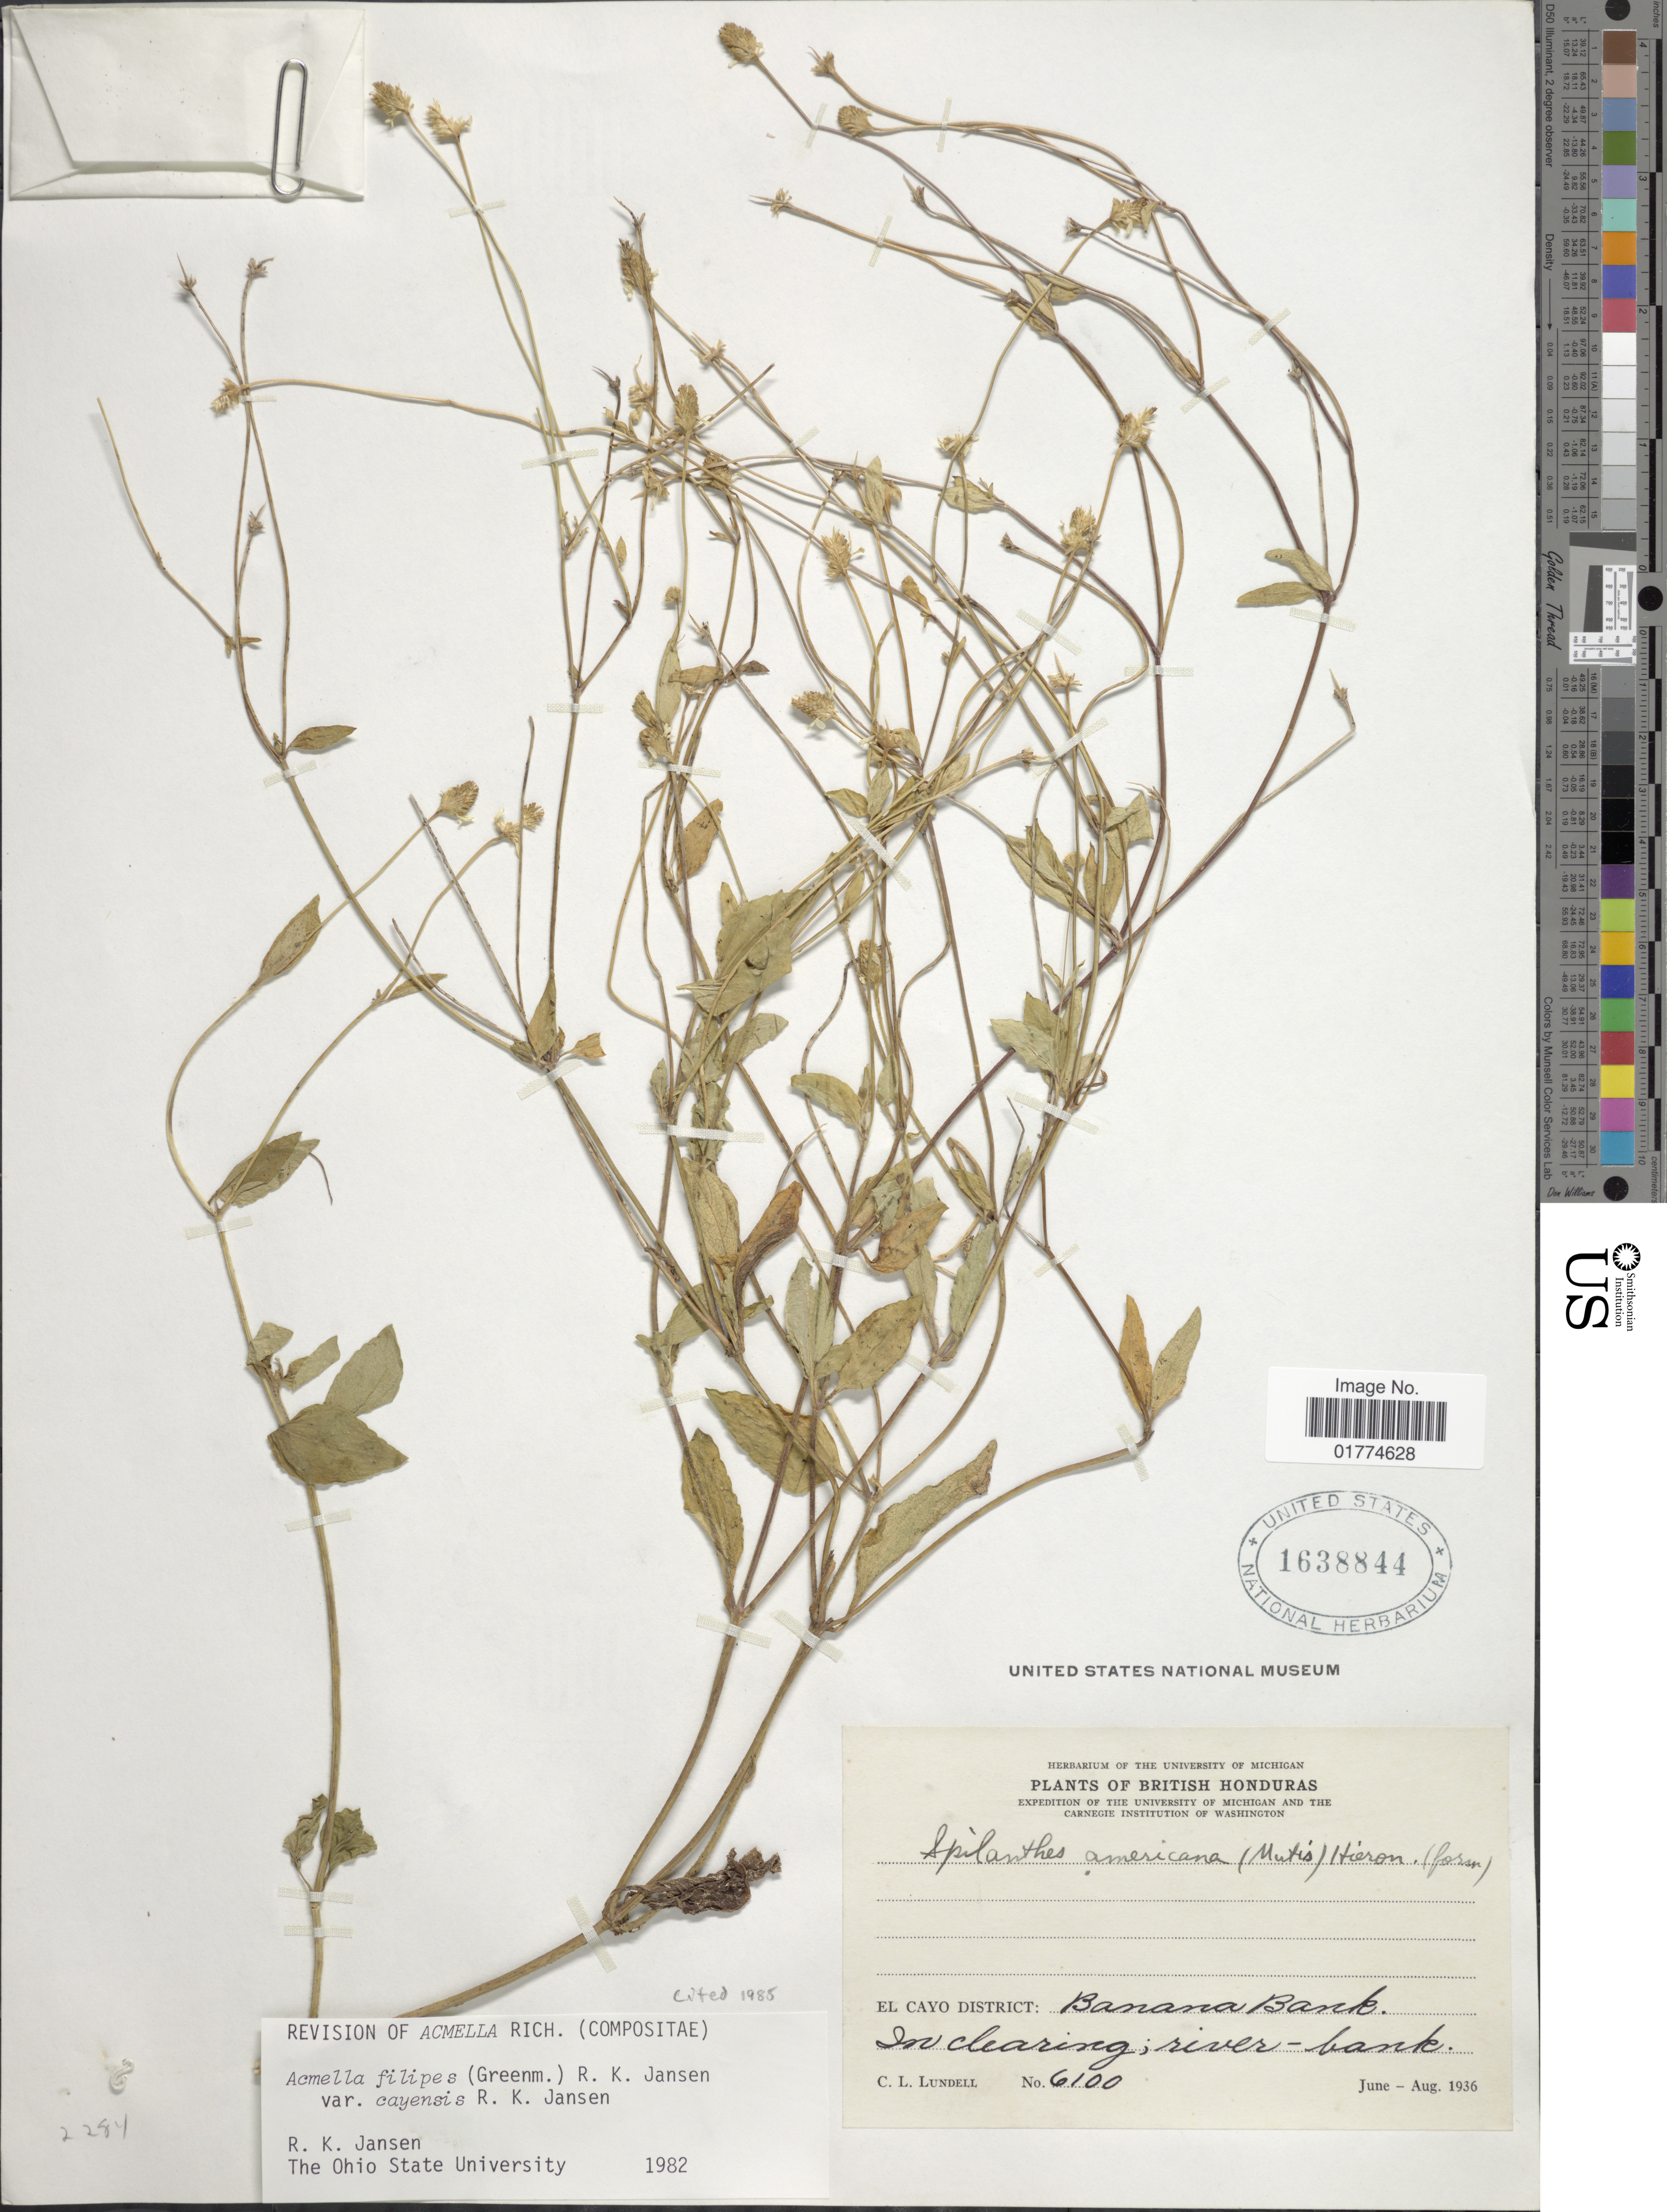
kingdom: Plantae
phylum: Tracheophyta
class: Magnoliopsida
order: Asterales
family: Asteraceae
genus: Acmella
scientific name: Acmella filipes var. cayensis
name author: R.K. Jansen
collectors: C. L. Lundell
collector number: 6100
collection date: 1936-06/1936-08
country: Belize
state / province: Cayo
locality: Banana Bank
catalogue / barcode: US 1638844